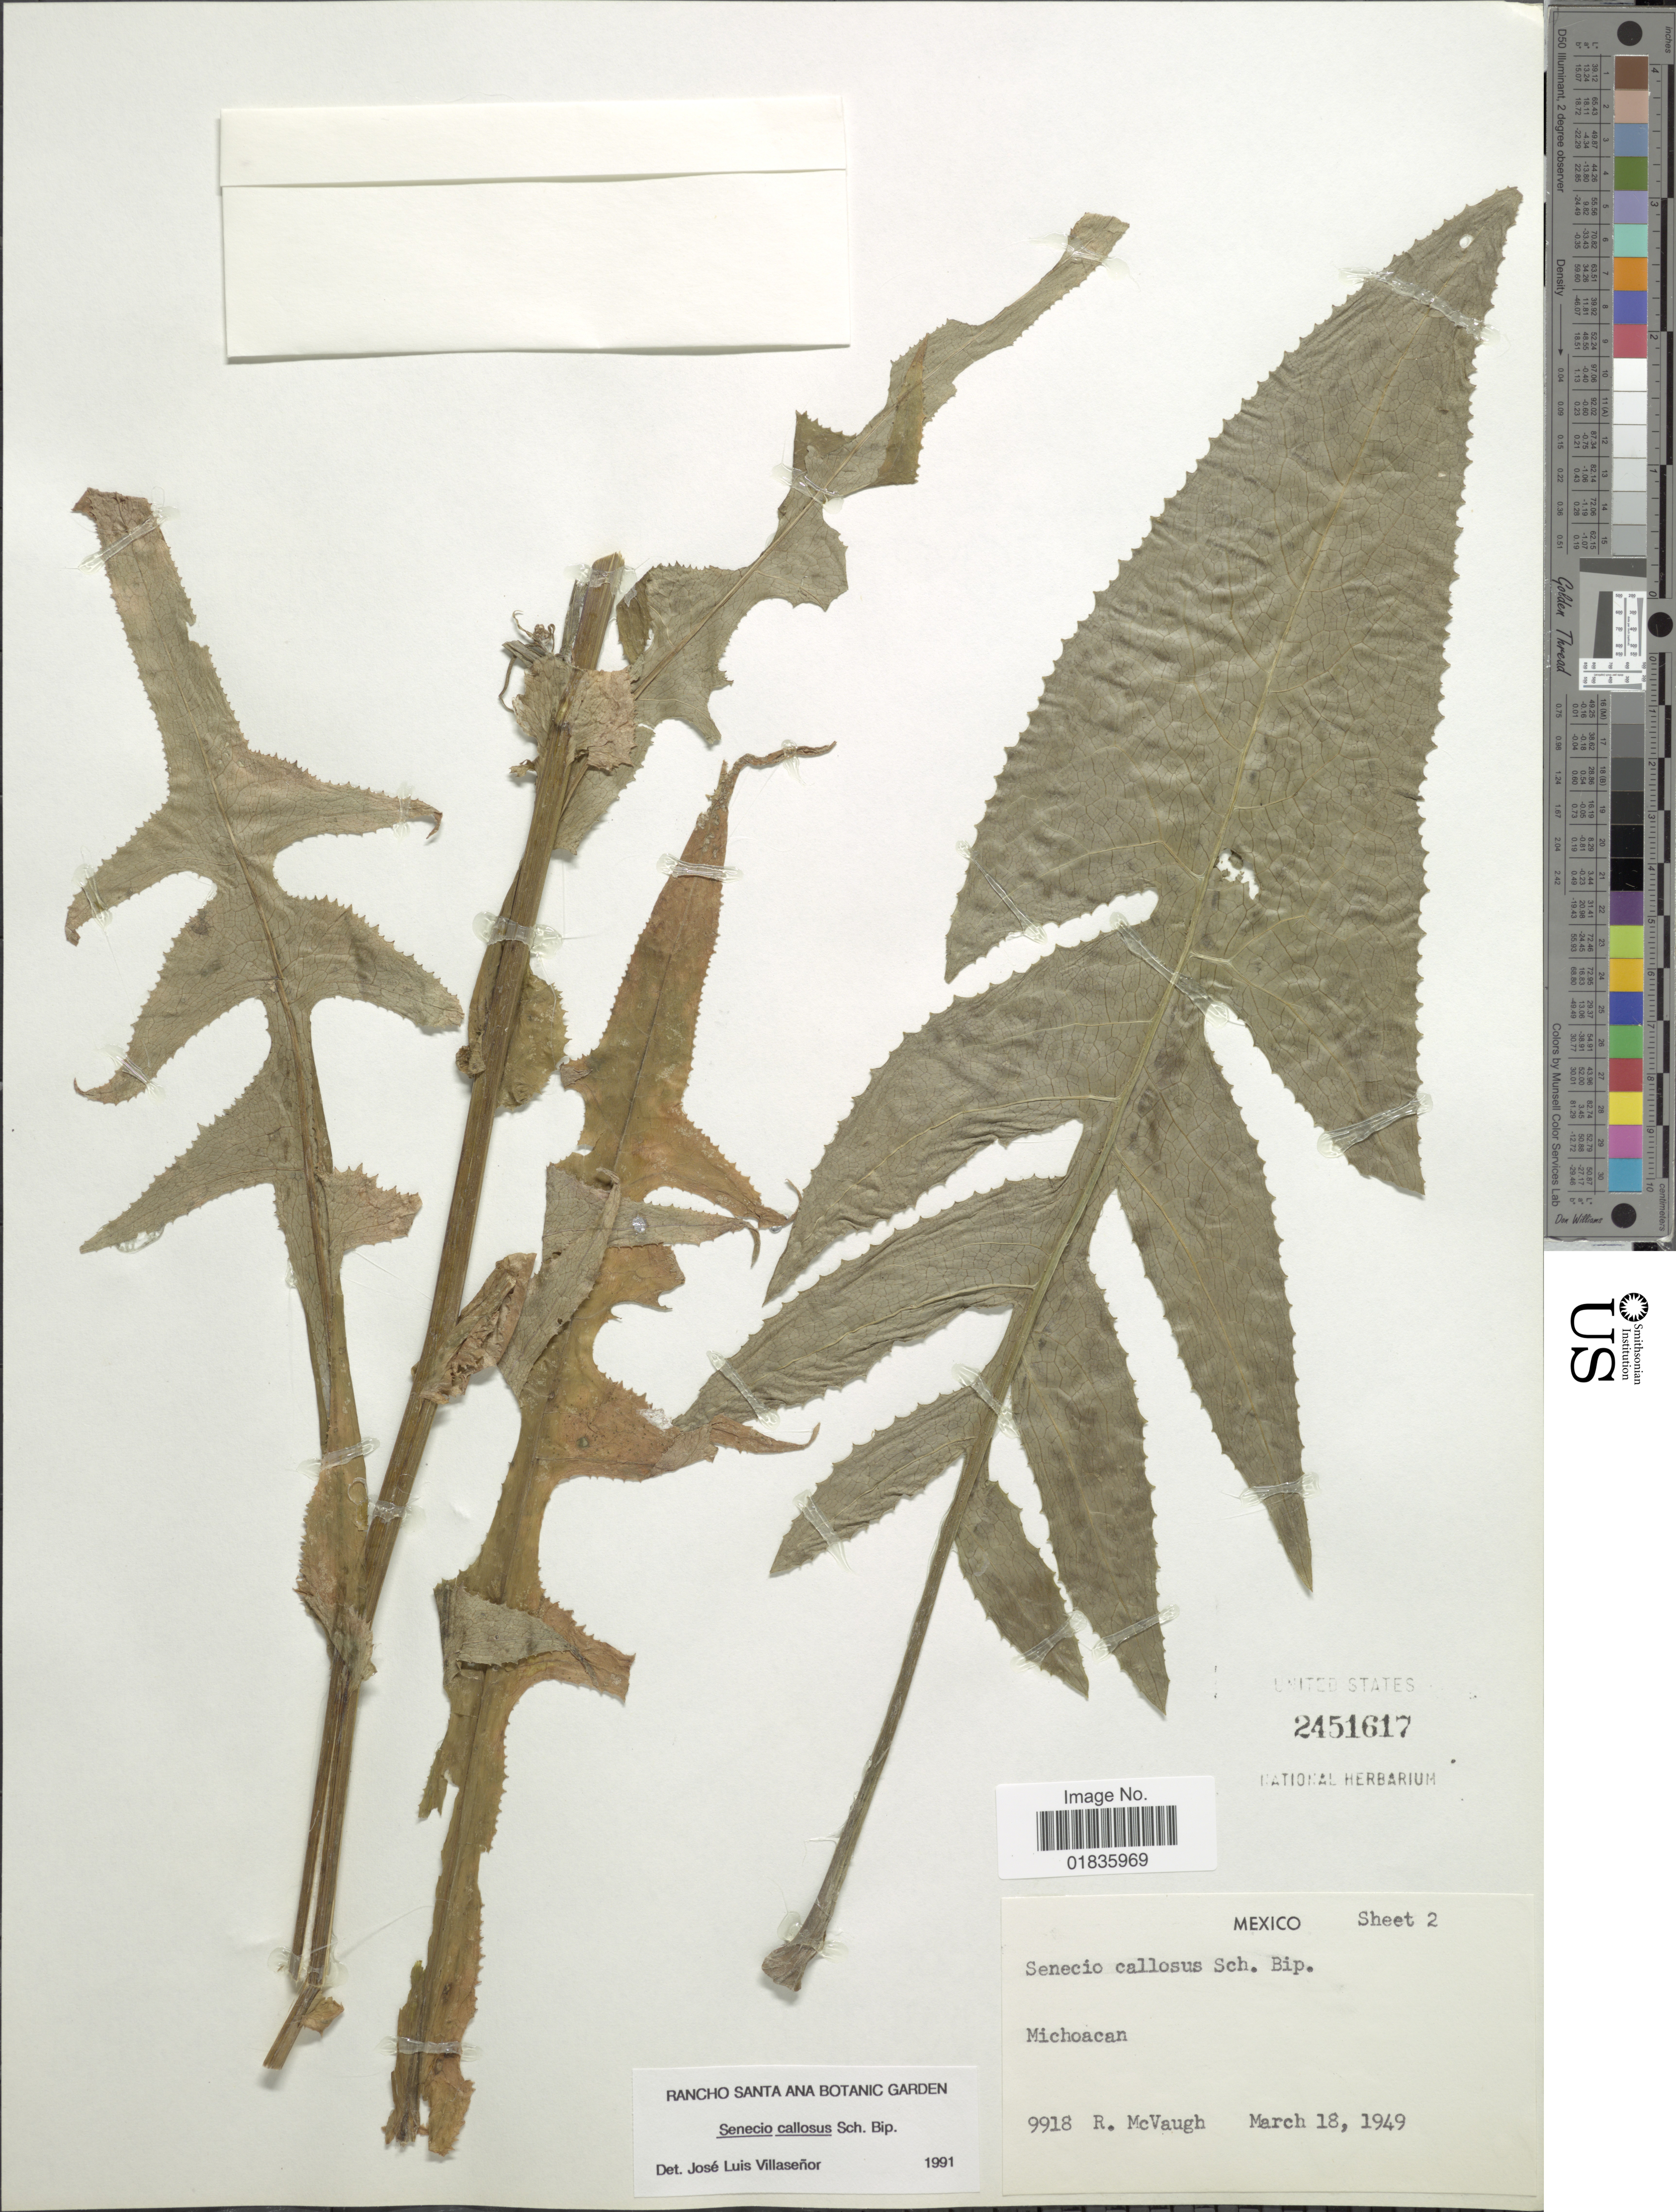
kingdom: Plantae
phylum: Tracheophyta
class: Magnoliopsida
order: Asterales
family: Asteraceae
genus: Senecio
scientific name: Senecio callosus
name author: Sch. Bip.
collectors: R. McVaugh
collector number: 9918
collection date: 1949-03-18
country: Mexico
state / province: Michoacán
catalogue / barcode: US 2451617